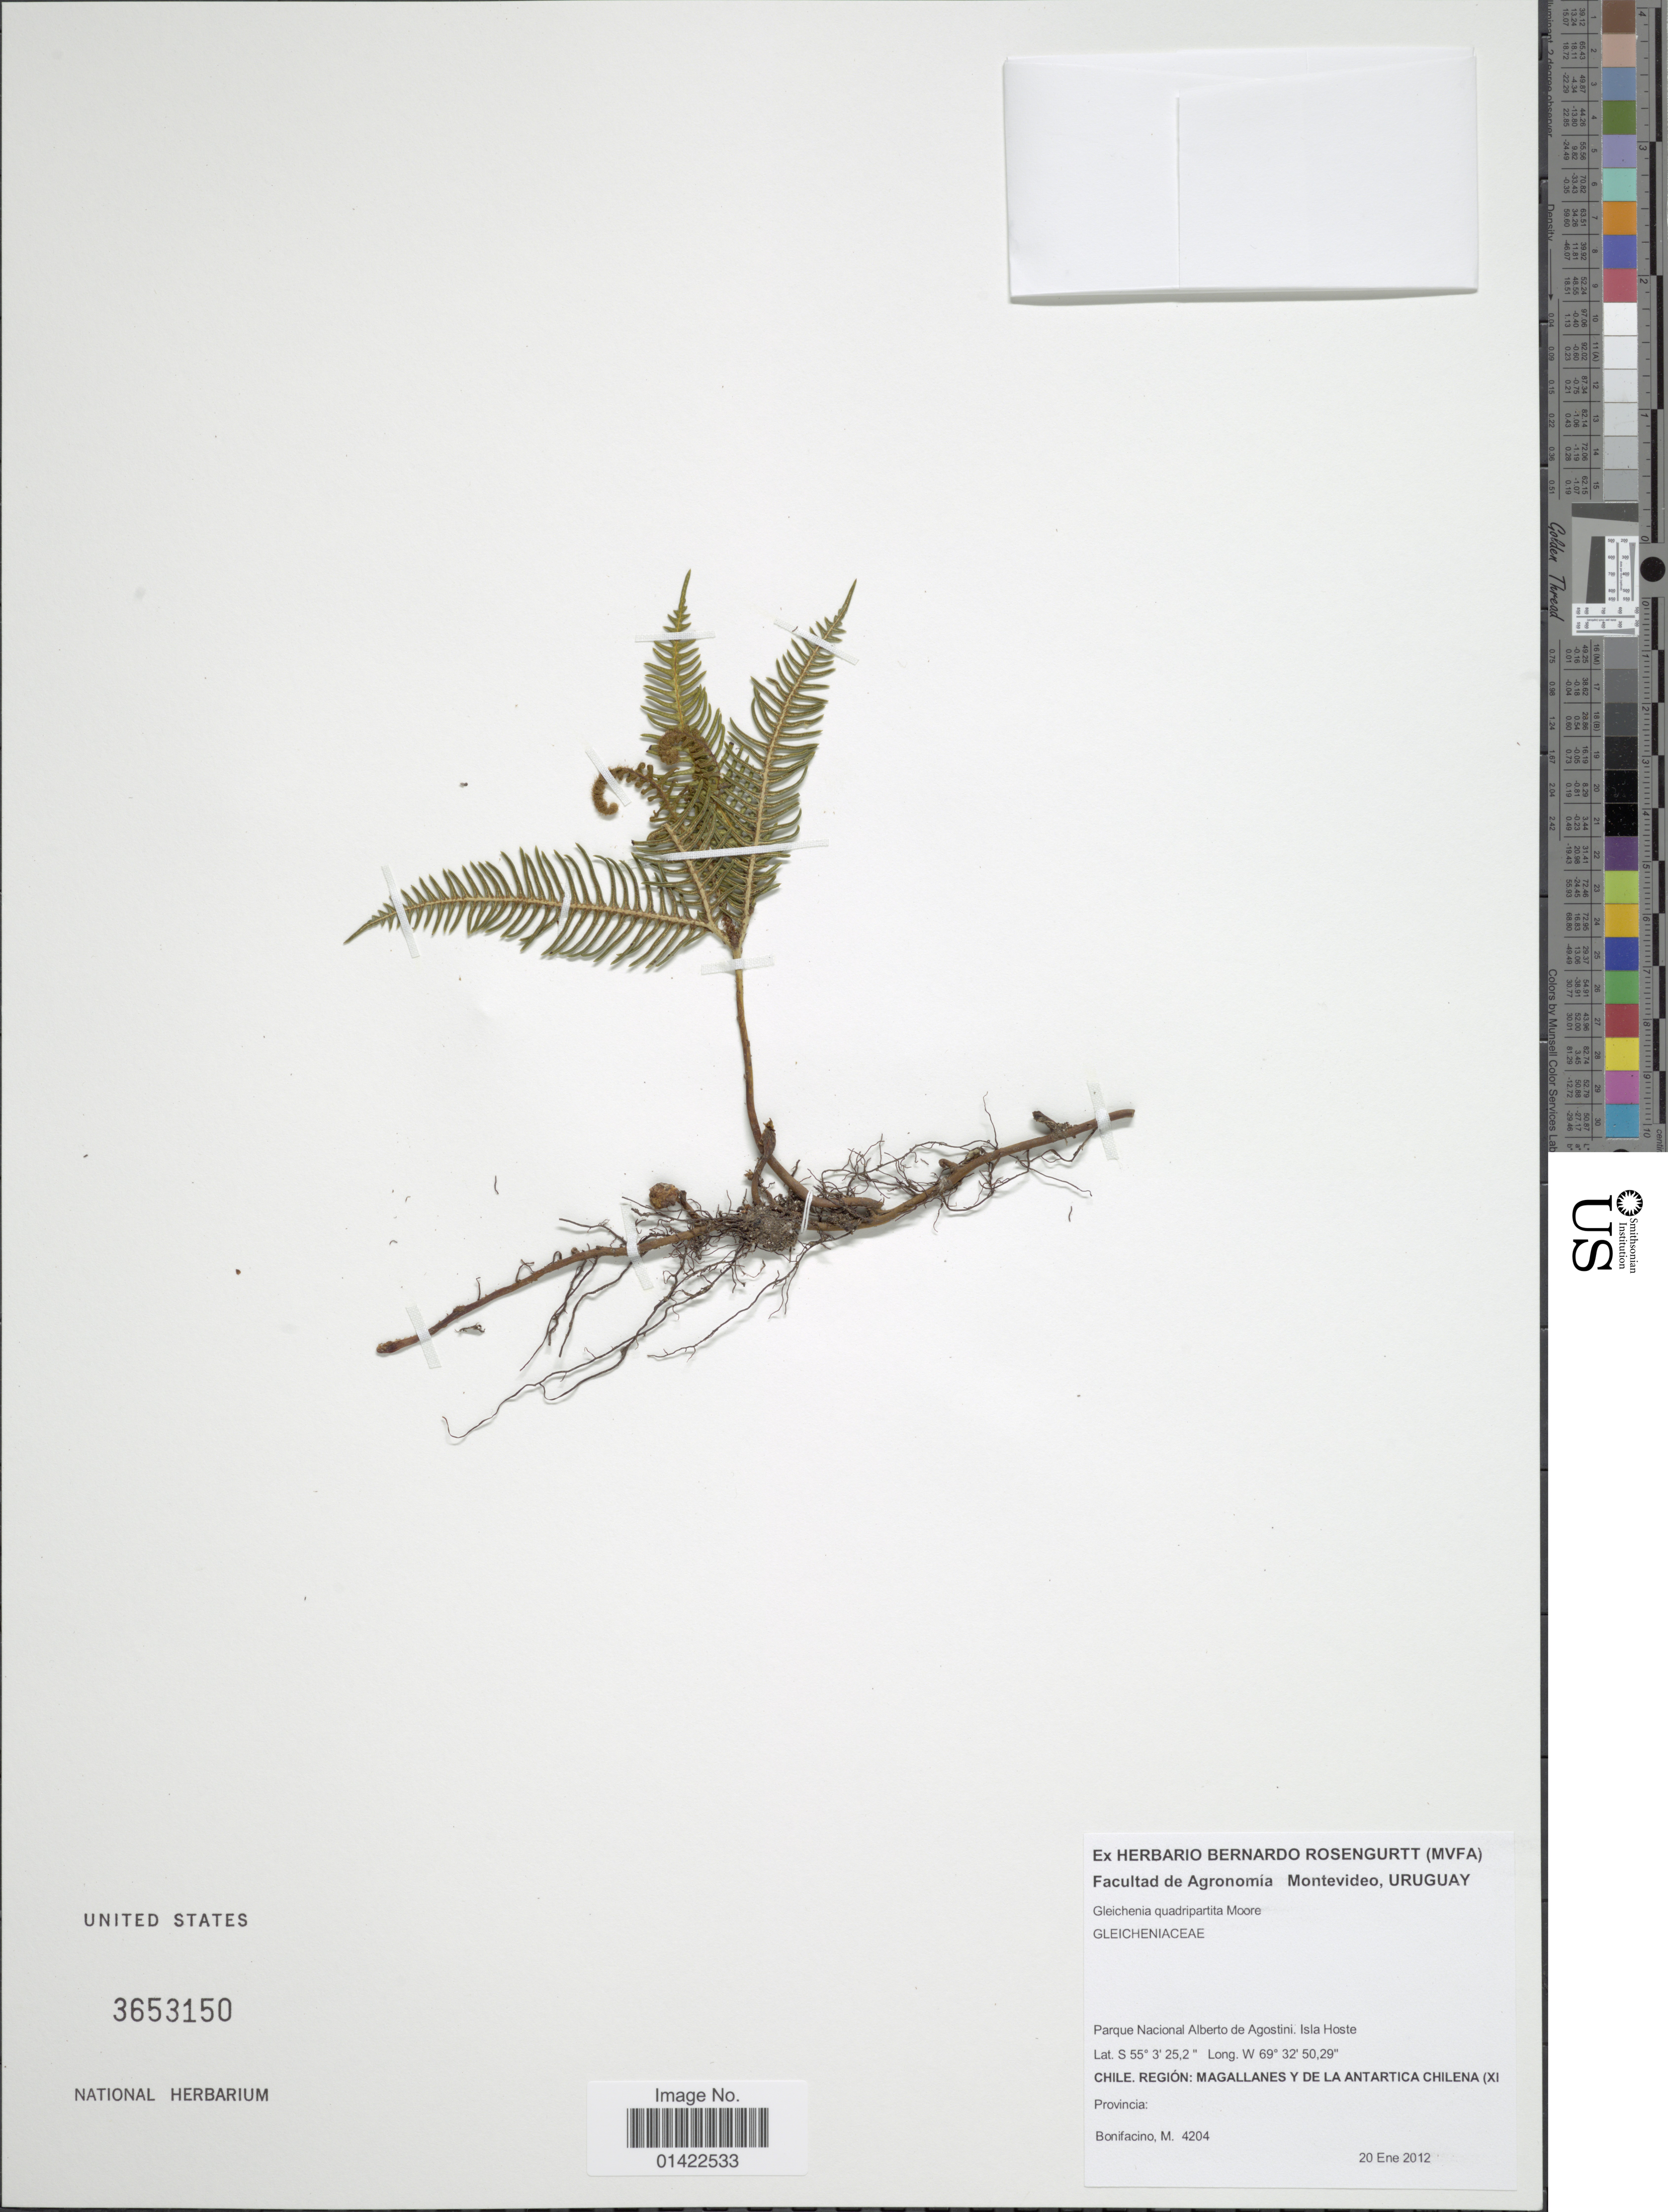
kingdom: Plantae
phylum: Tracheophyta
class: Polypodiopsida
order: Gleicheniales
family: Gleicheniaceae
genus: Sticherus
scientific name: Sticherus quadripartitus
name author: (Poir.) Ching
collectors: M. Bonifacino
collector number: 4204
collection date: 2012-01-20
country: Chile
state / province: Magallanes y de la Antártica Chilena (XII)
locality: Parque Nacional Alberto de Agostini, Isla Hoste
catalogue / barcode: US 3653150